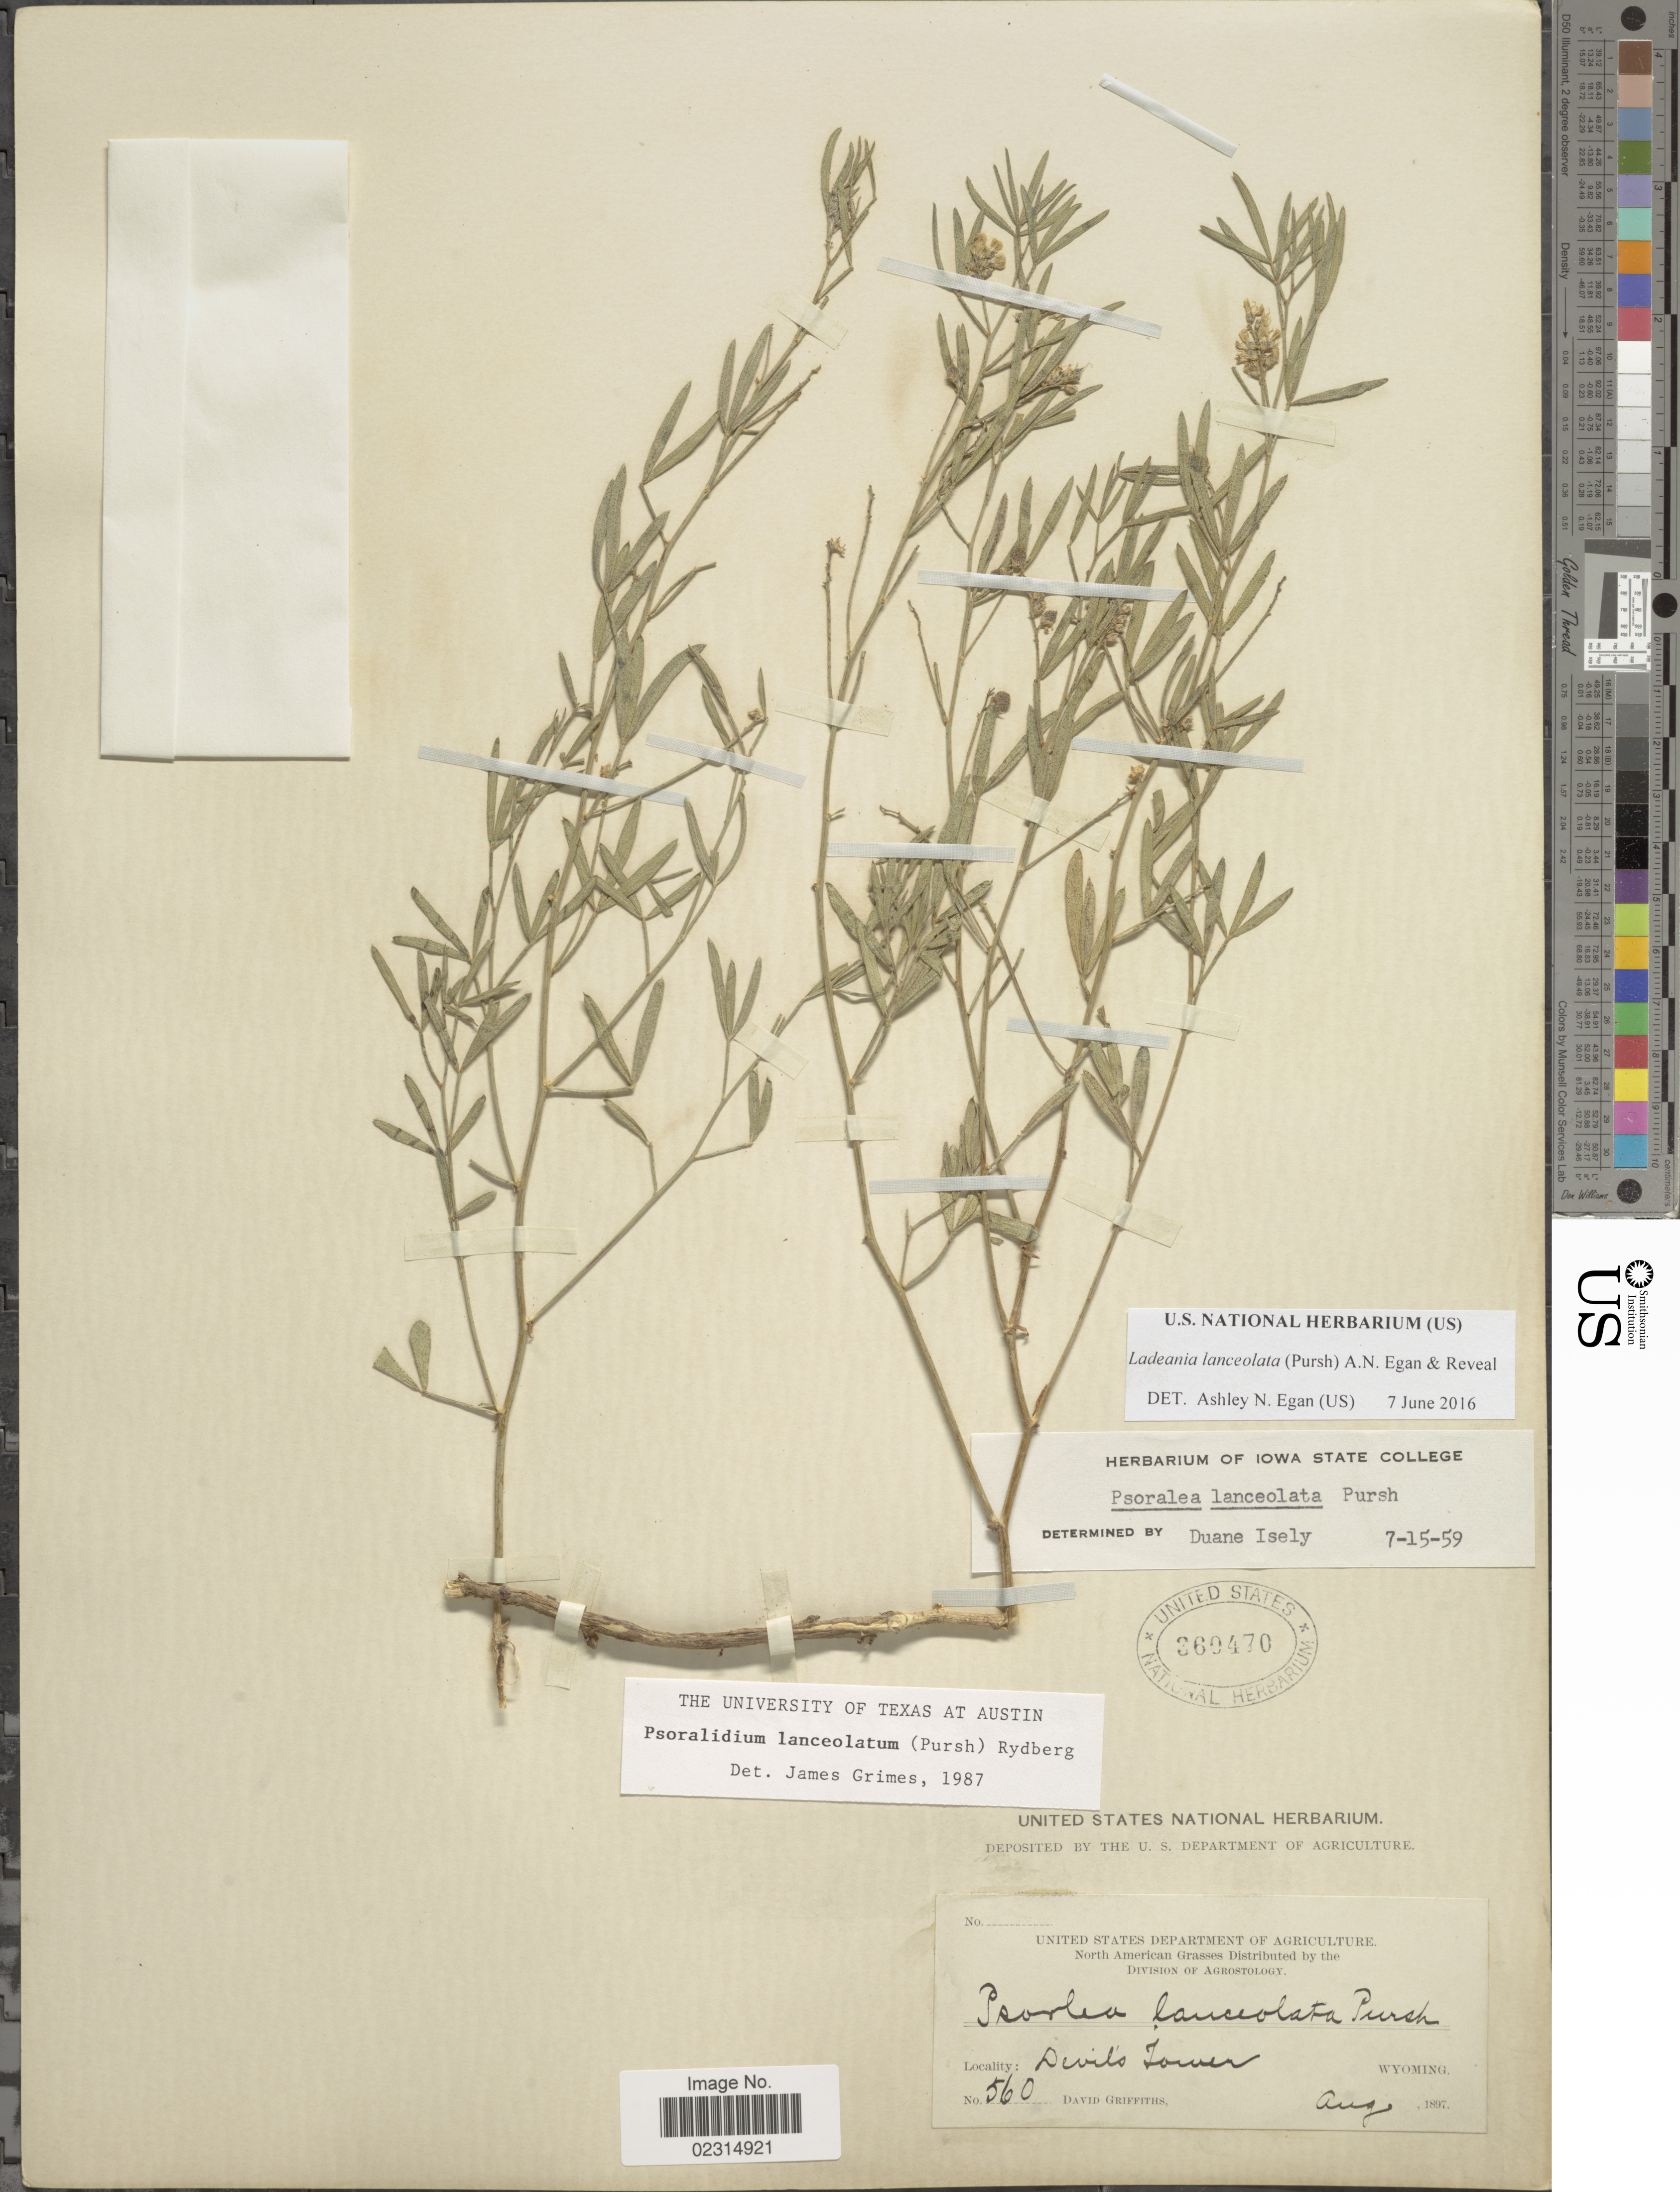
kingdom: Plantae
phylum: Tracheophyta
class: Magnoliopsida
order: Fabales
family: Fabaceae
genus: Ladeania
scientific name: Ladeania lanceolata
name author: (Pursh) A.N. Egan & Reveal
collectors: D. Griffiths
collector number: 560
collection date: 1897-08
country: United States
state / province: Wyoming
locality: Devil's Tower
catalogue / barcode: US 360470